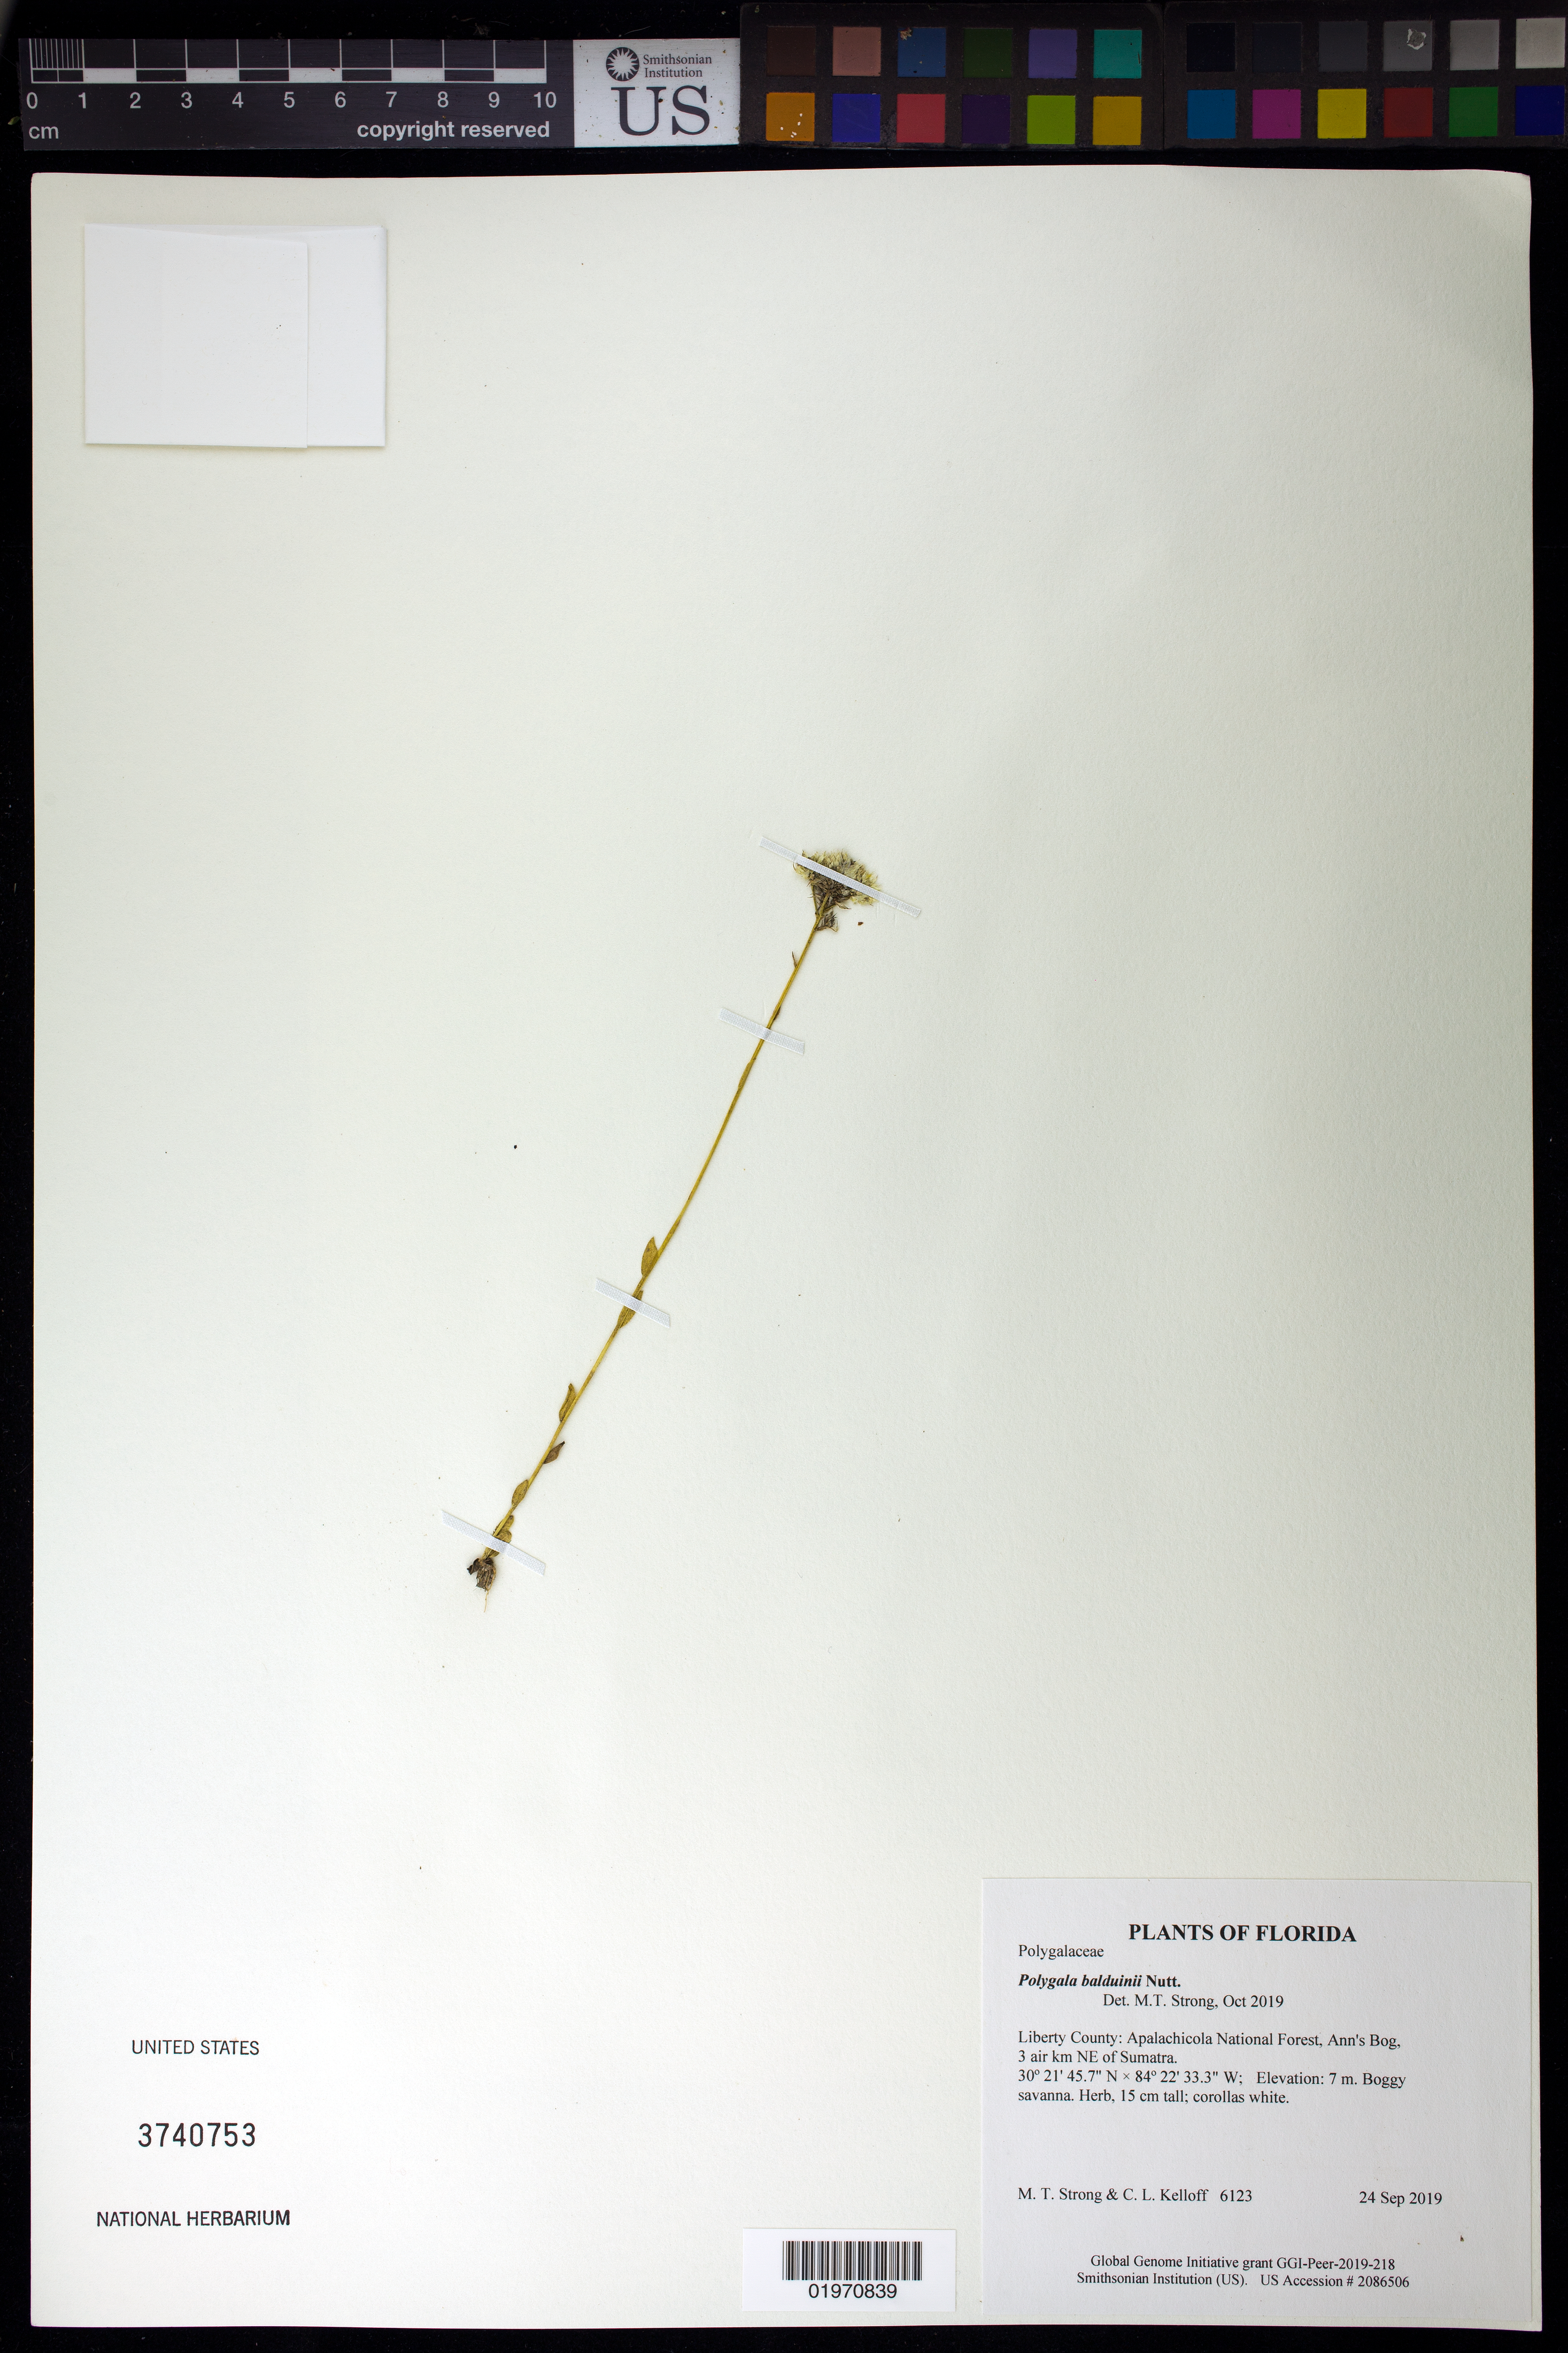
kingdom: Plantae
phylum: Tracheophyta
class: Magnoliopsida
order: Fabales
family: Polygalaceae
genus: Polygala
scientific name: Polygala balduinii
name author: Nutt.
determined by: Strong, Mark T., (BOT), Smithsonian Institution - National Museum of Natural History (UNITED STATES)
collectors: M. T. Strong & C. L. Kelloff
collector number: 6123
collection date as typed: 24 Sep 2019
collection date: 2019-09-24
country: United States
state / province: Florida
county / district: Liberty County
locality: Apalachicola National Forest, Ann's Bog, 3 air km NE of Sumatra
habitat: Boggy savanna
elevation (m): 7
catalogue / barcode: US 3740753